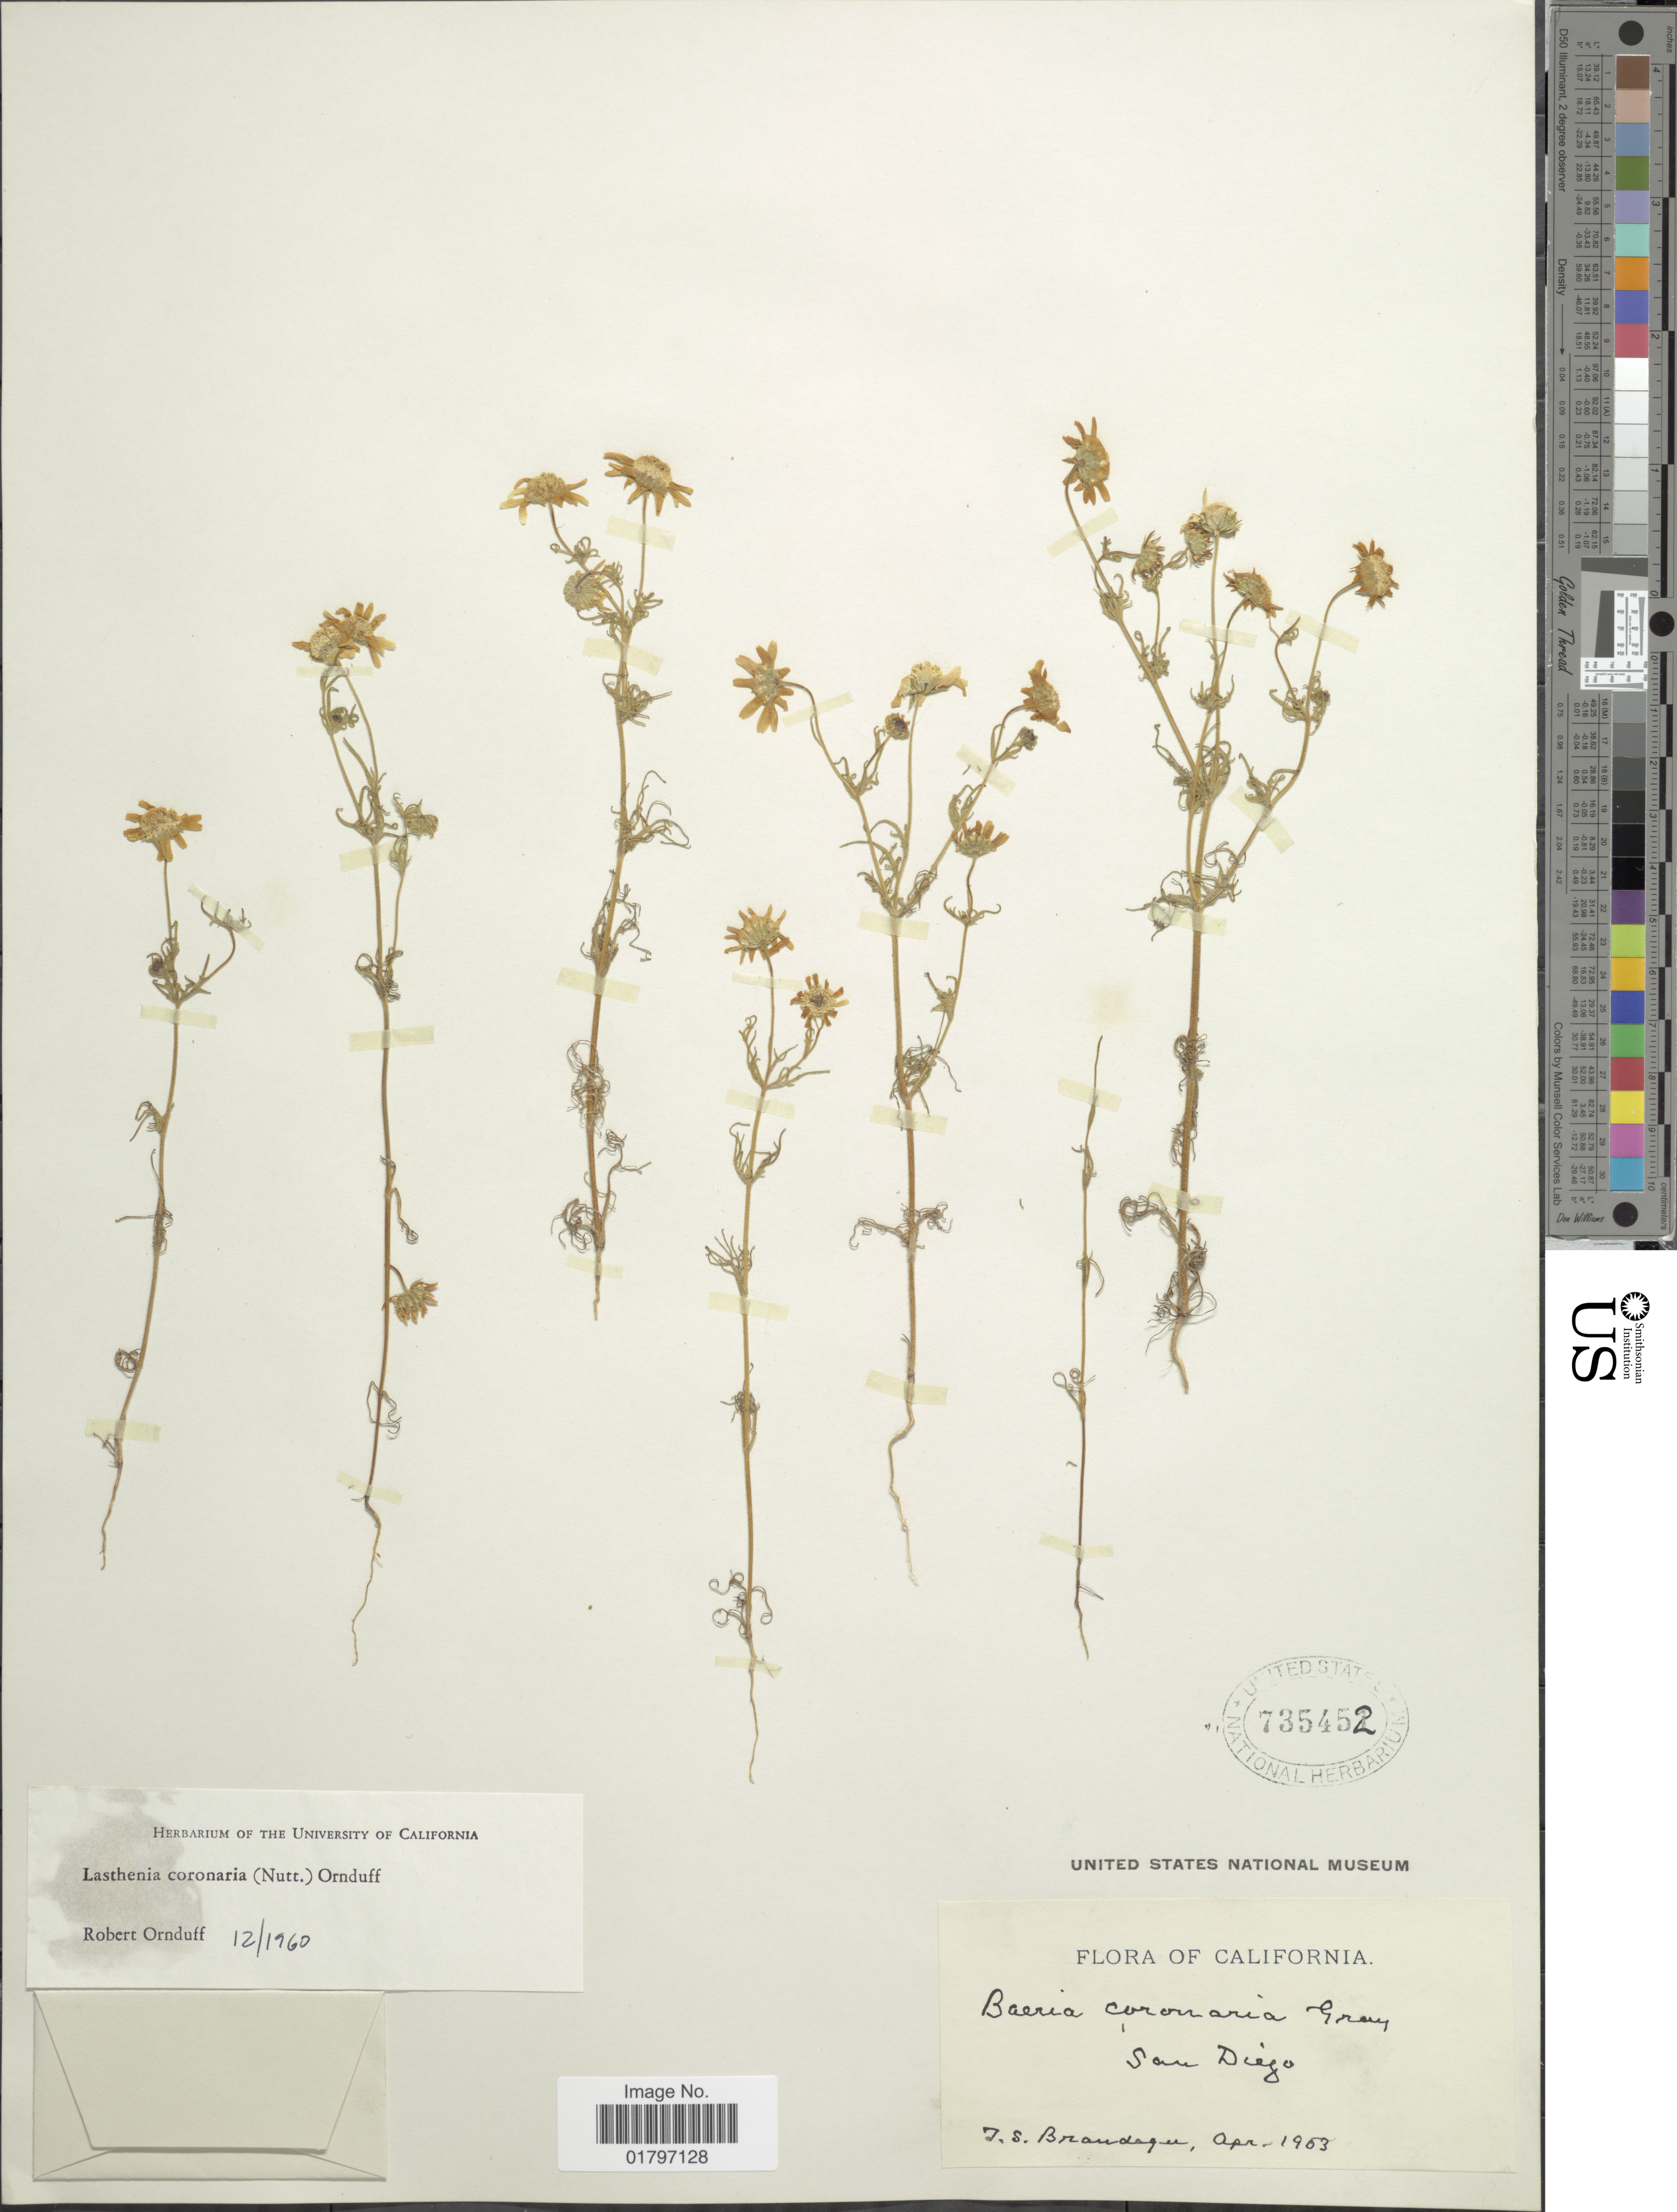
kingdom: Plantae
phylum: Tracheophyta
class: Magnoliopsida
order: Asterales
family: Asteraceae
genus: Lasthenia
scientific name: Lasthenia coronaria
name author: (Nutt.) Ornduff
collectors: T. S. Brandegee (herbarium)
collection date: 1953-04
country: United States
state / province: California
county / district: San Diego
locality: San Diego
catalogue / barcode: US 735452